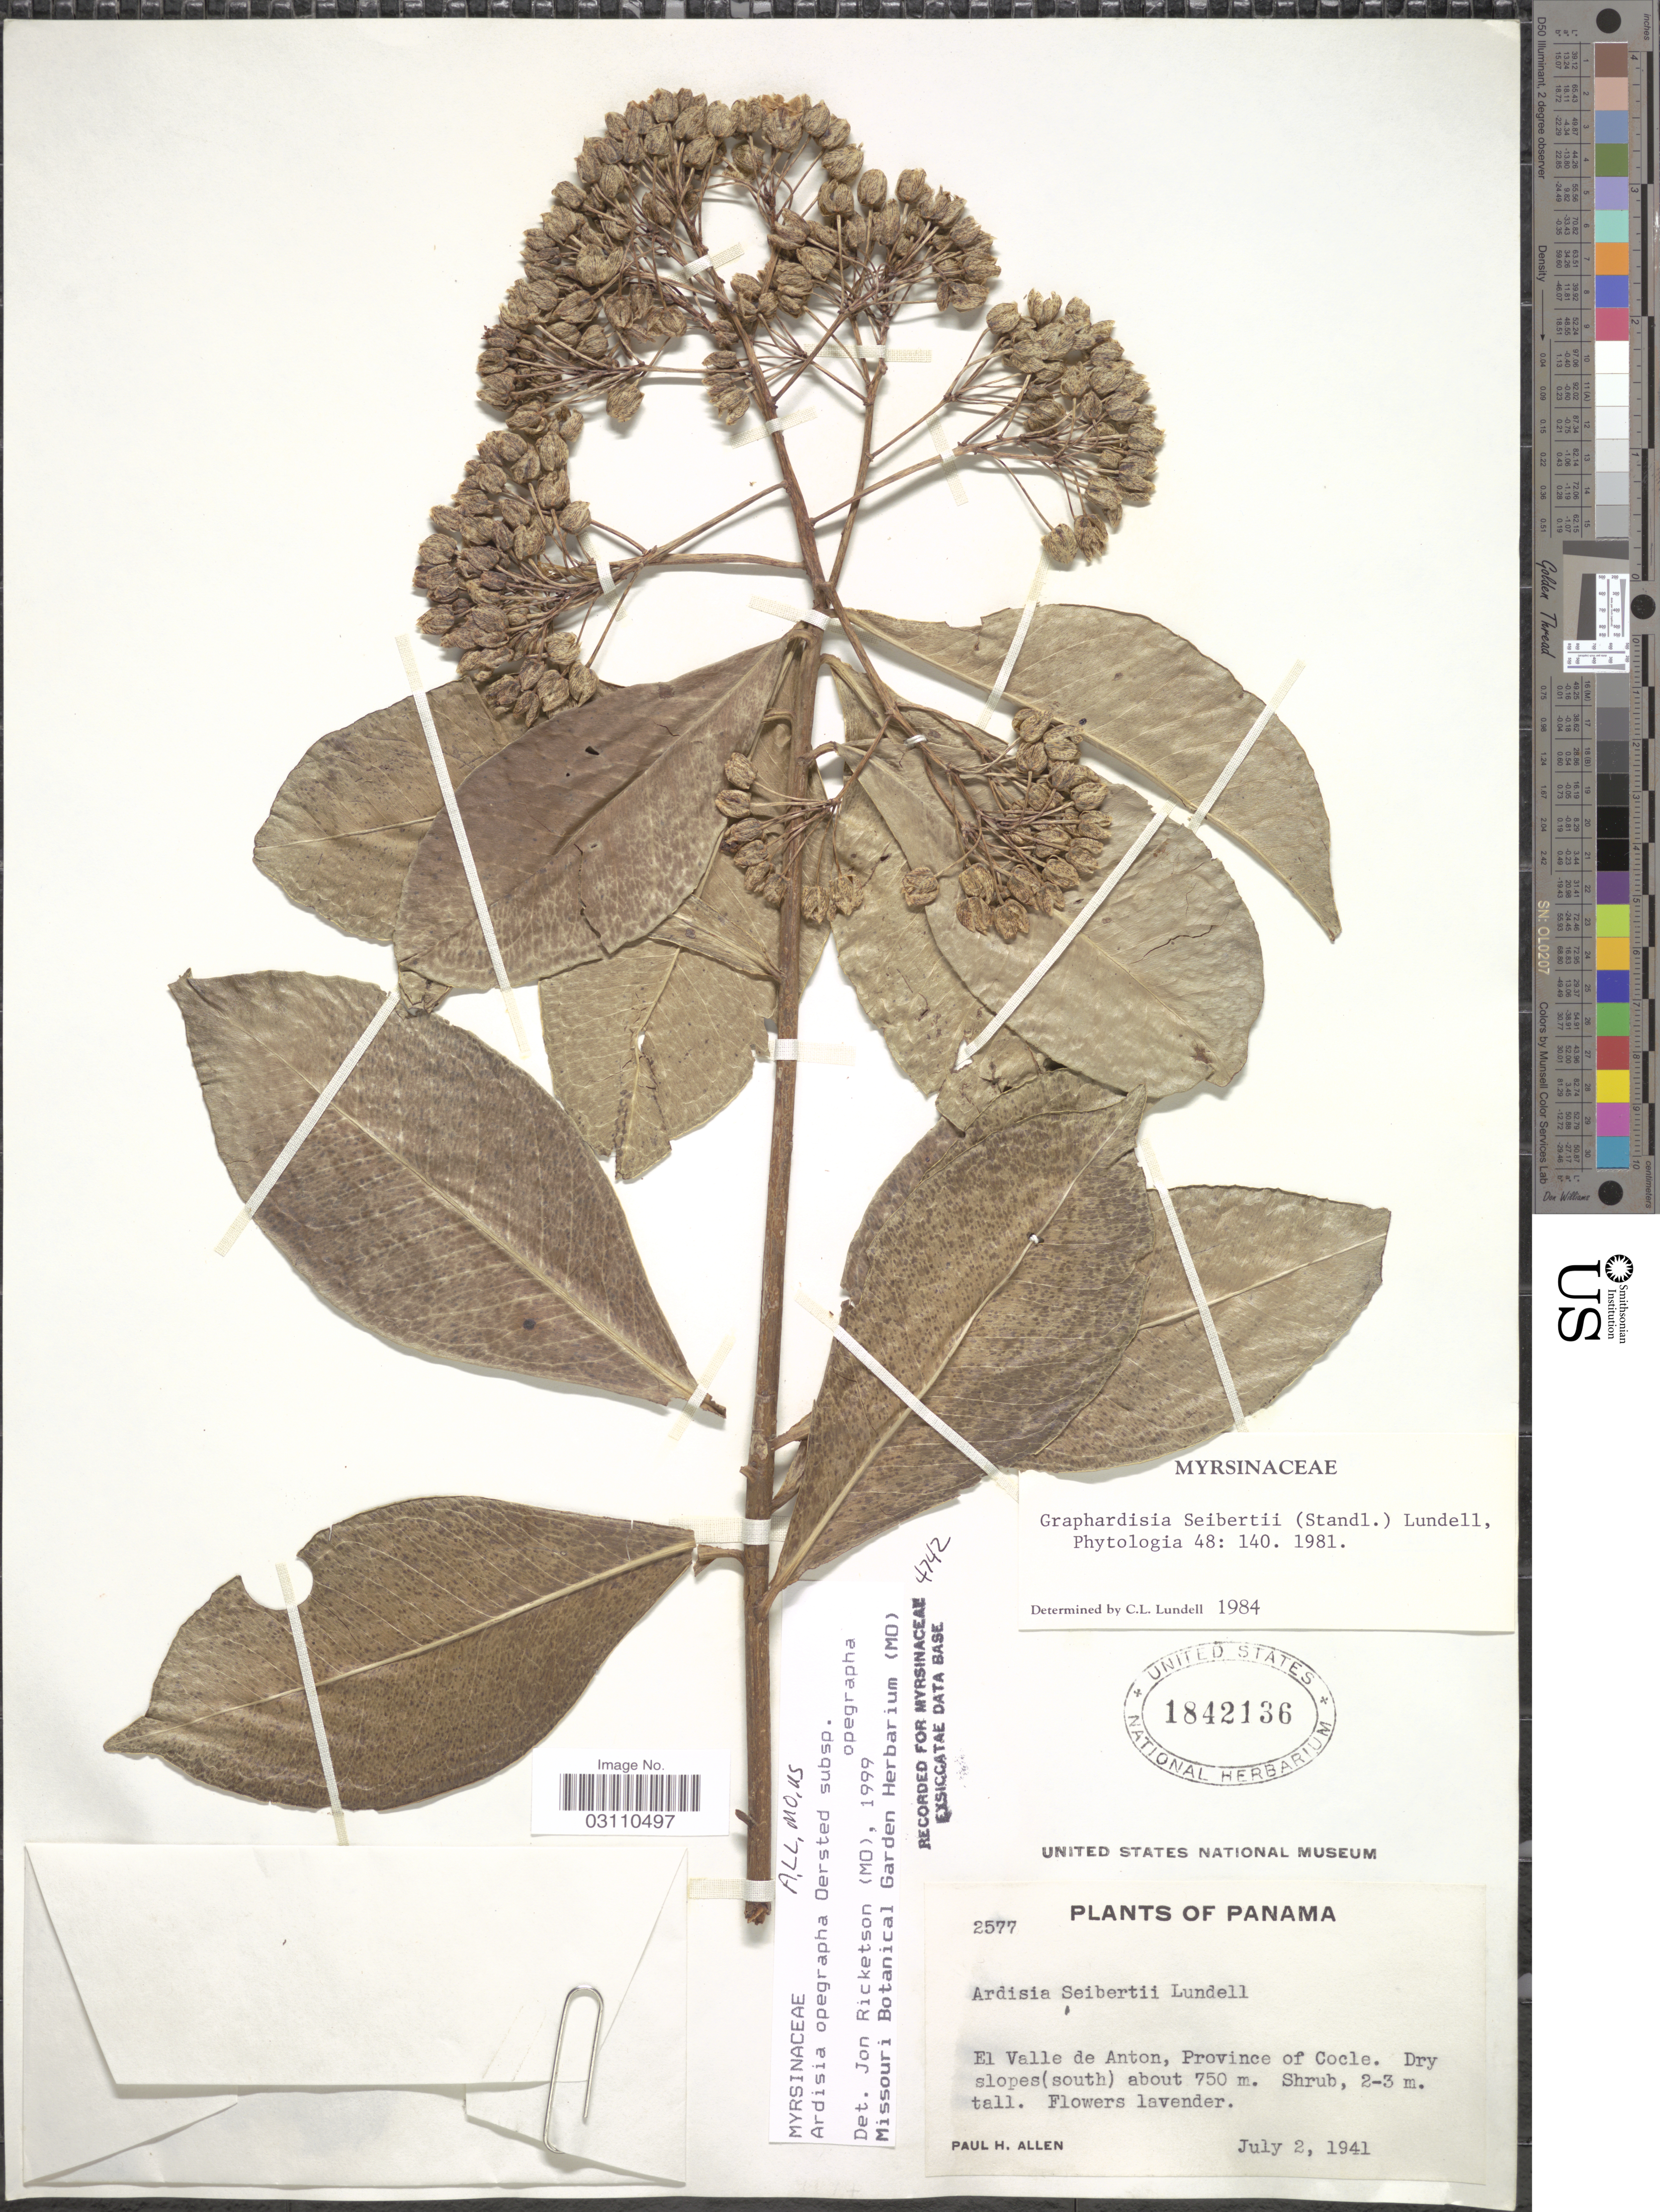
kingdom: Plantae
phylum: Tracheophyta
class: Magnoliopsida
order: Ericales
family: Primulaceae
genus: Ardisia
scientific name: Ardisia opegrapha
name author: Oerst.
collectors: P. H. Allen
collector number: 2577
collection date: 1941-07-02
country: Panama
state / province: Coclé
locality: El Valle de Anton.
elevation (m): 750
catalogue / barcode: US 1842136